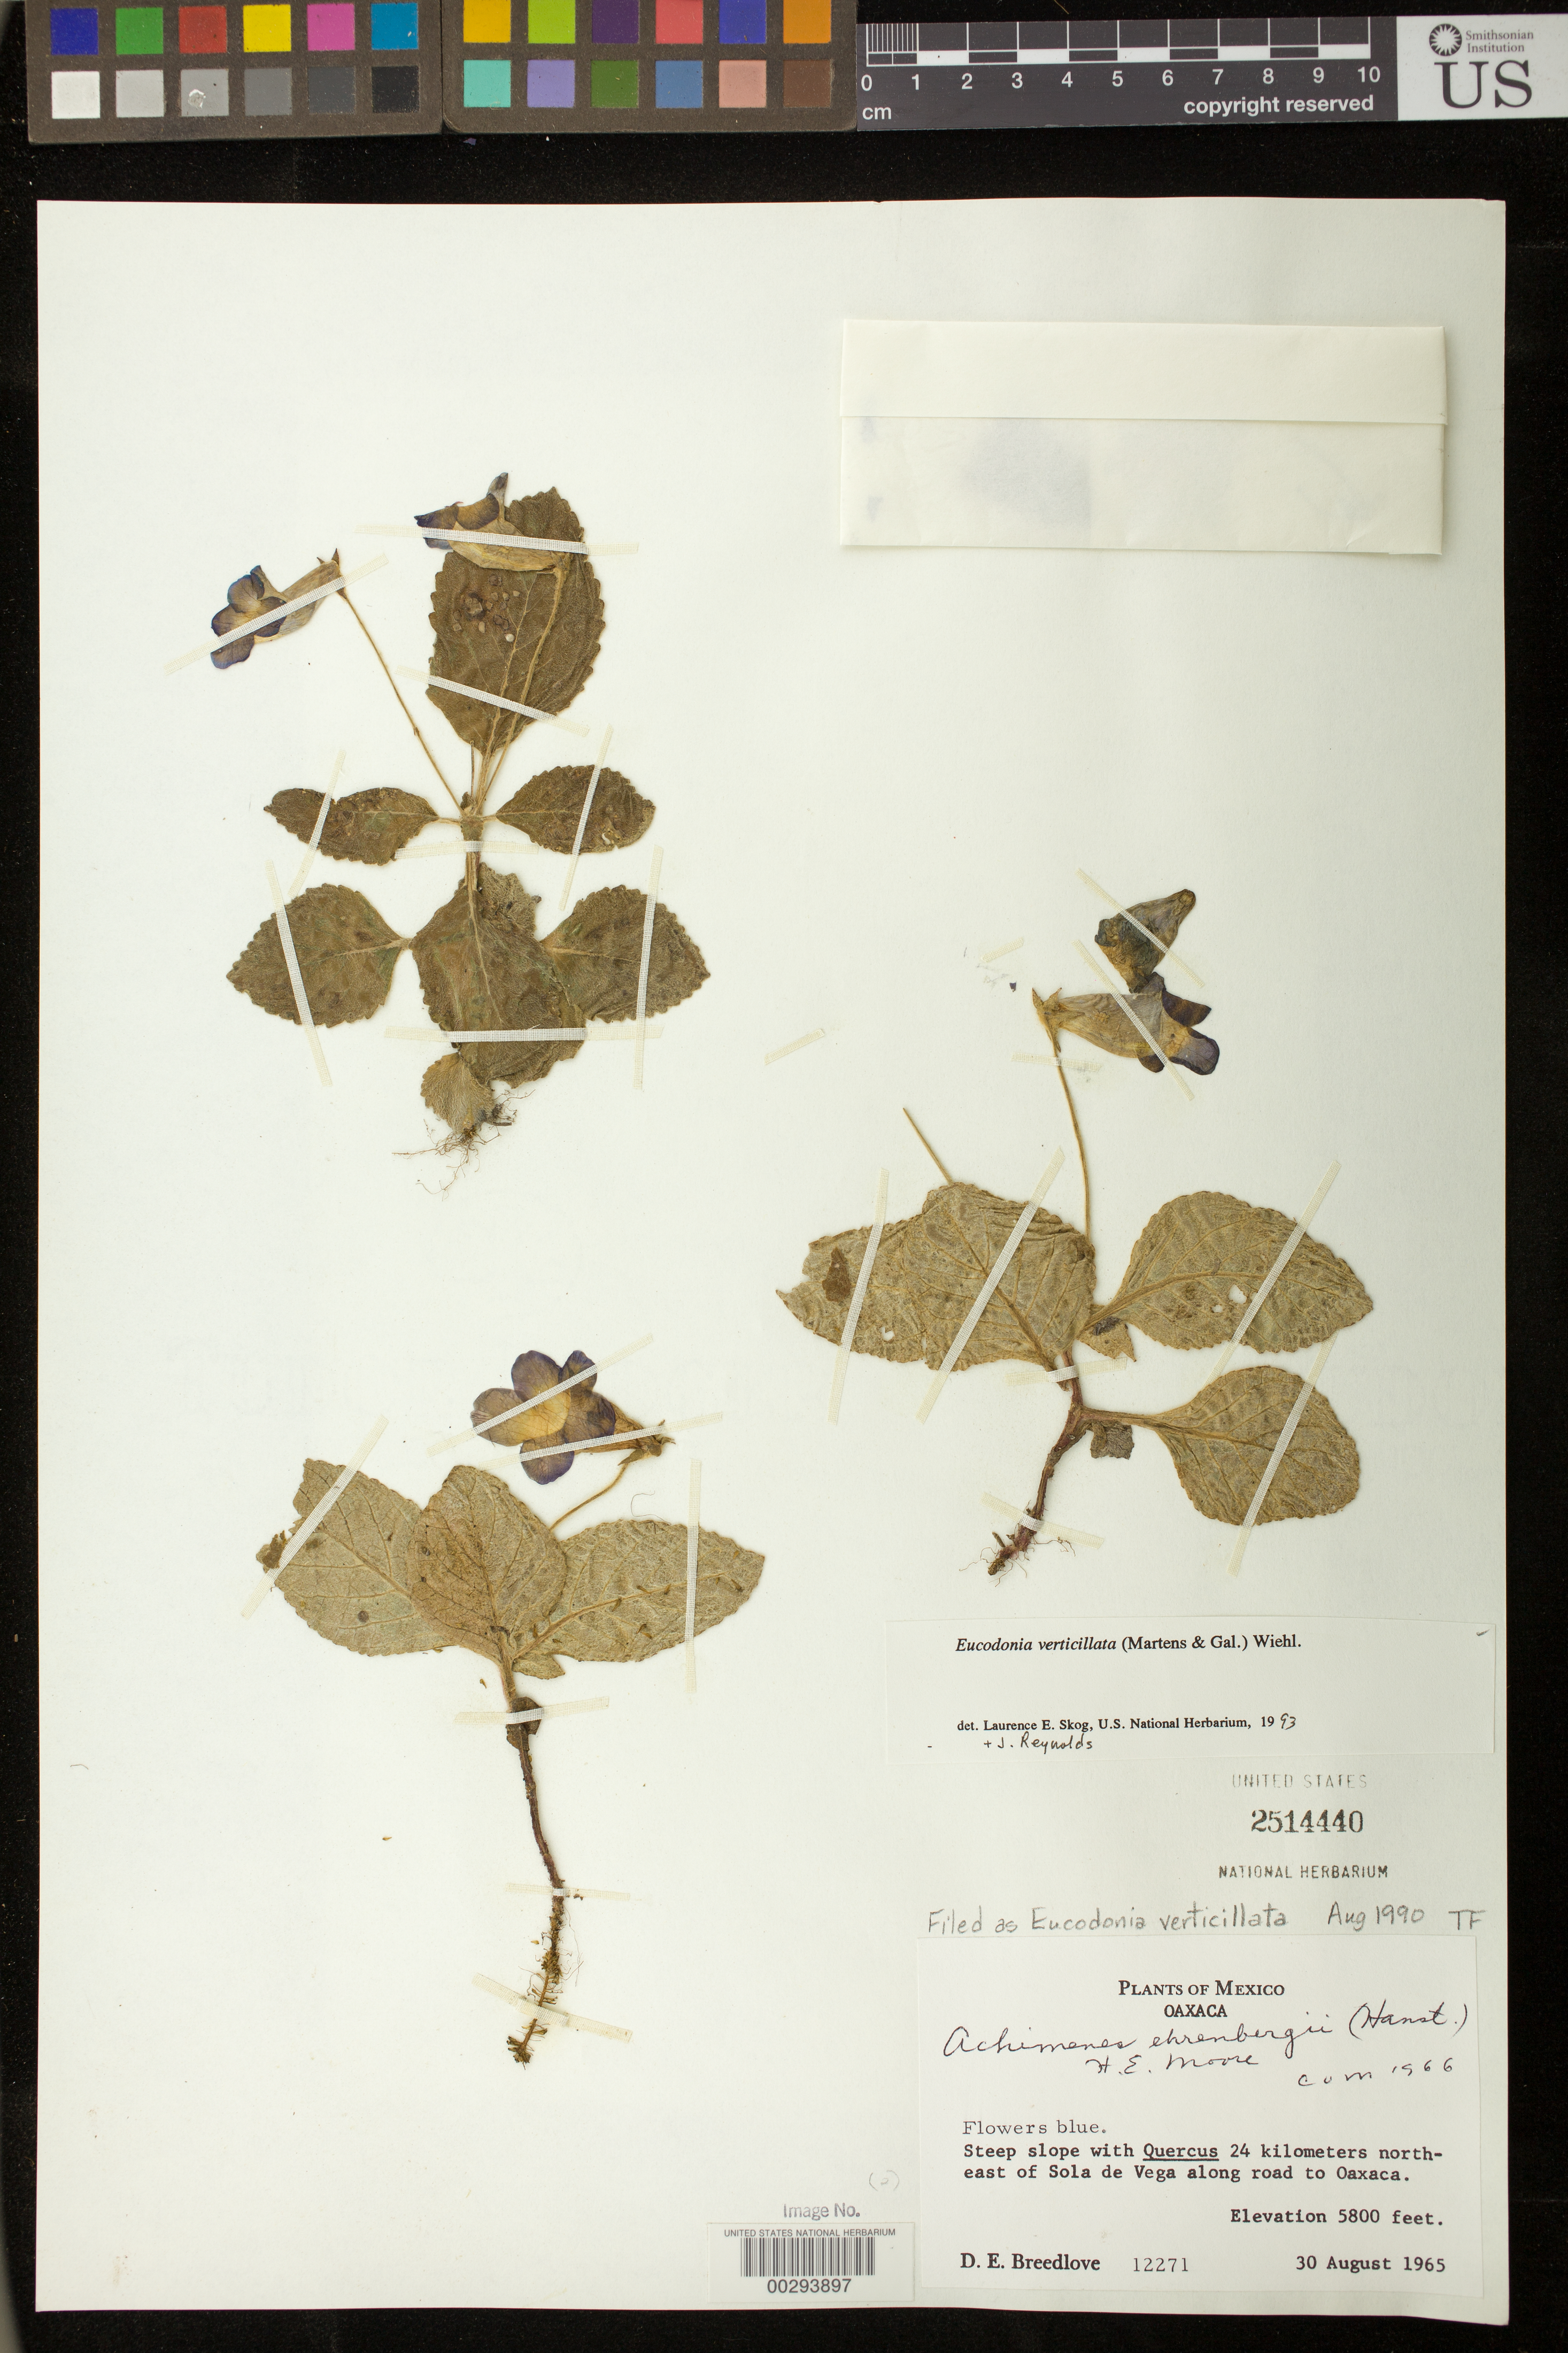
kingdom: Plantae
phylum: Tracheophyta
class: Magnoliopsida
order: Lamiales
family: Gesneriaceae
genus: Eucodonia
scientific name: Eucodonia verticillata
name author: (M. Martens & Galeotti) Wiehler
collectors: D. E. Breedlove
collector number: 12271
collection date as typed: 30 Aug 1965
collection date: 1965-08-30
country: Mexico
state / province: Oaxaca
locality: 24 km NE of Sola de Vega along road to Oaxaca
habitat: Steep slope with Quercus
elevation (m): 1768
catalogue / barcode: US 2514440